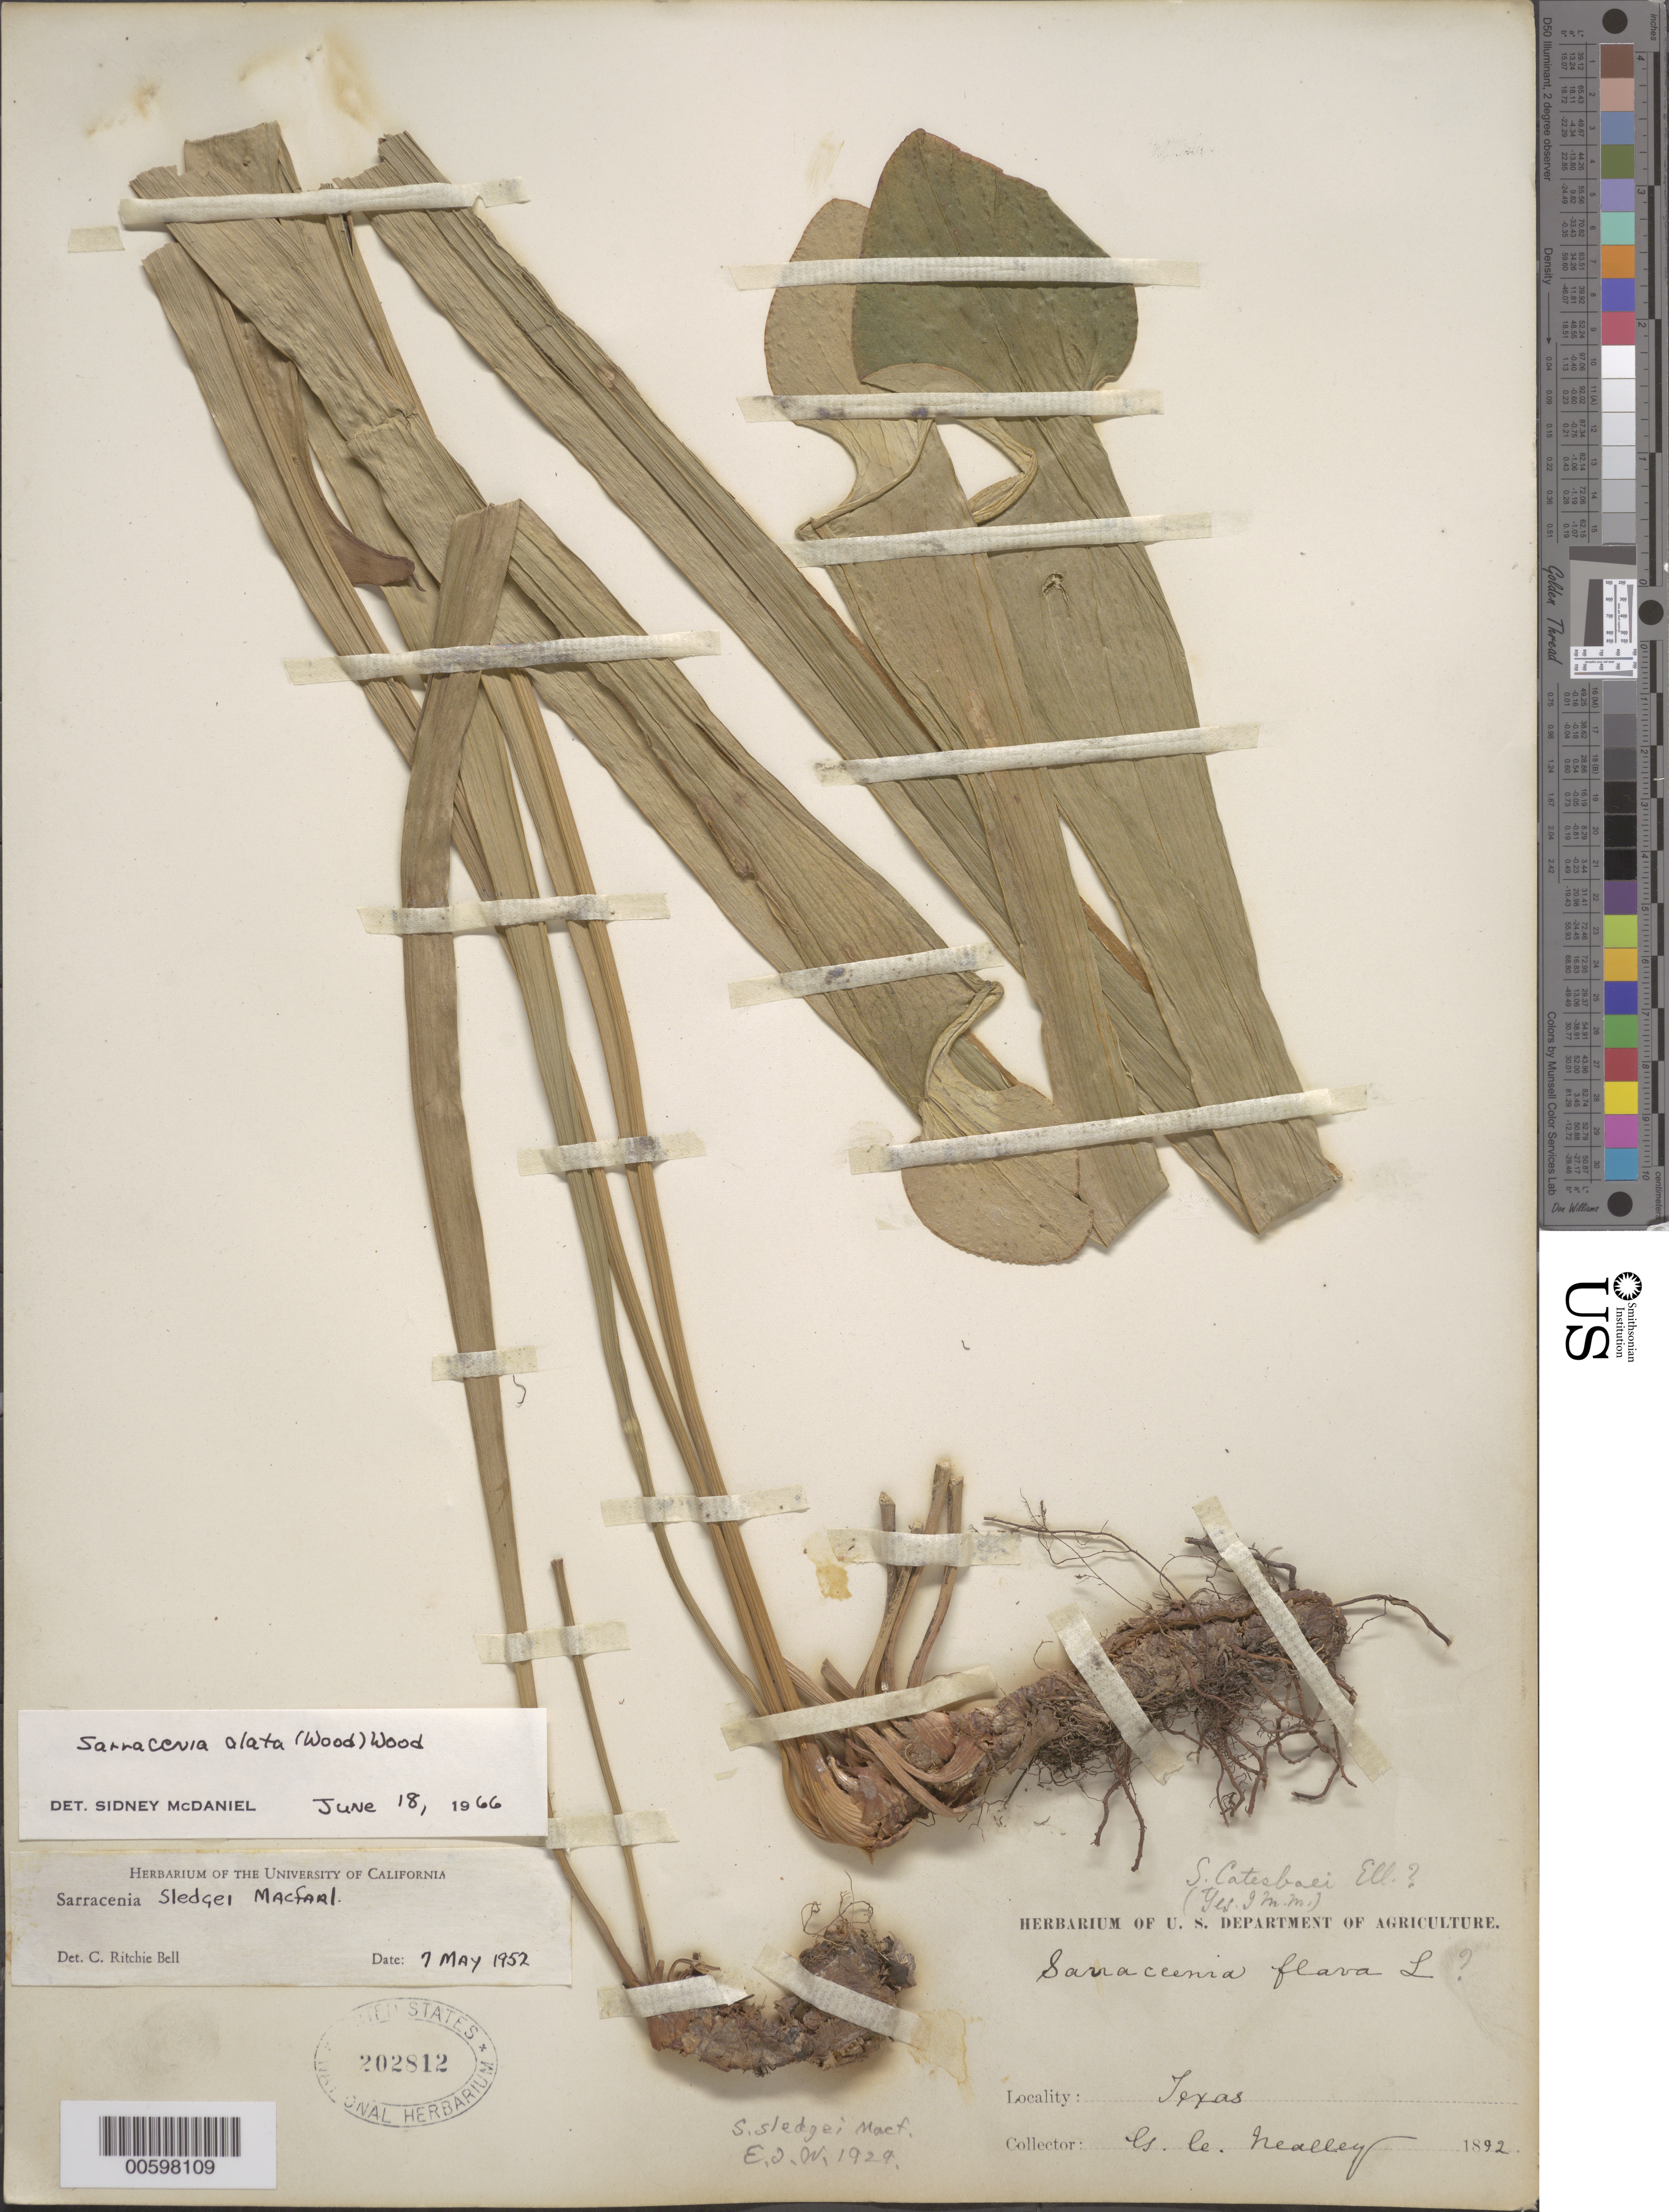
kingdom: Plantae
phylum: Tracheophyta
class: Magnoliopsida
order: Ericales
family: Sarraceniaceae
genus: Sarracenia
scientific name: Sarracenia alata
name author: (Alph. Wood) Alph. Wood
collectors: G. C. Nealley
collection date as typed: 1892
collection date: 1892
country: United States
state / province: Texas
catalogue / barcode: US 202812